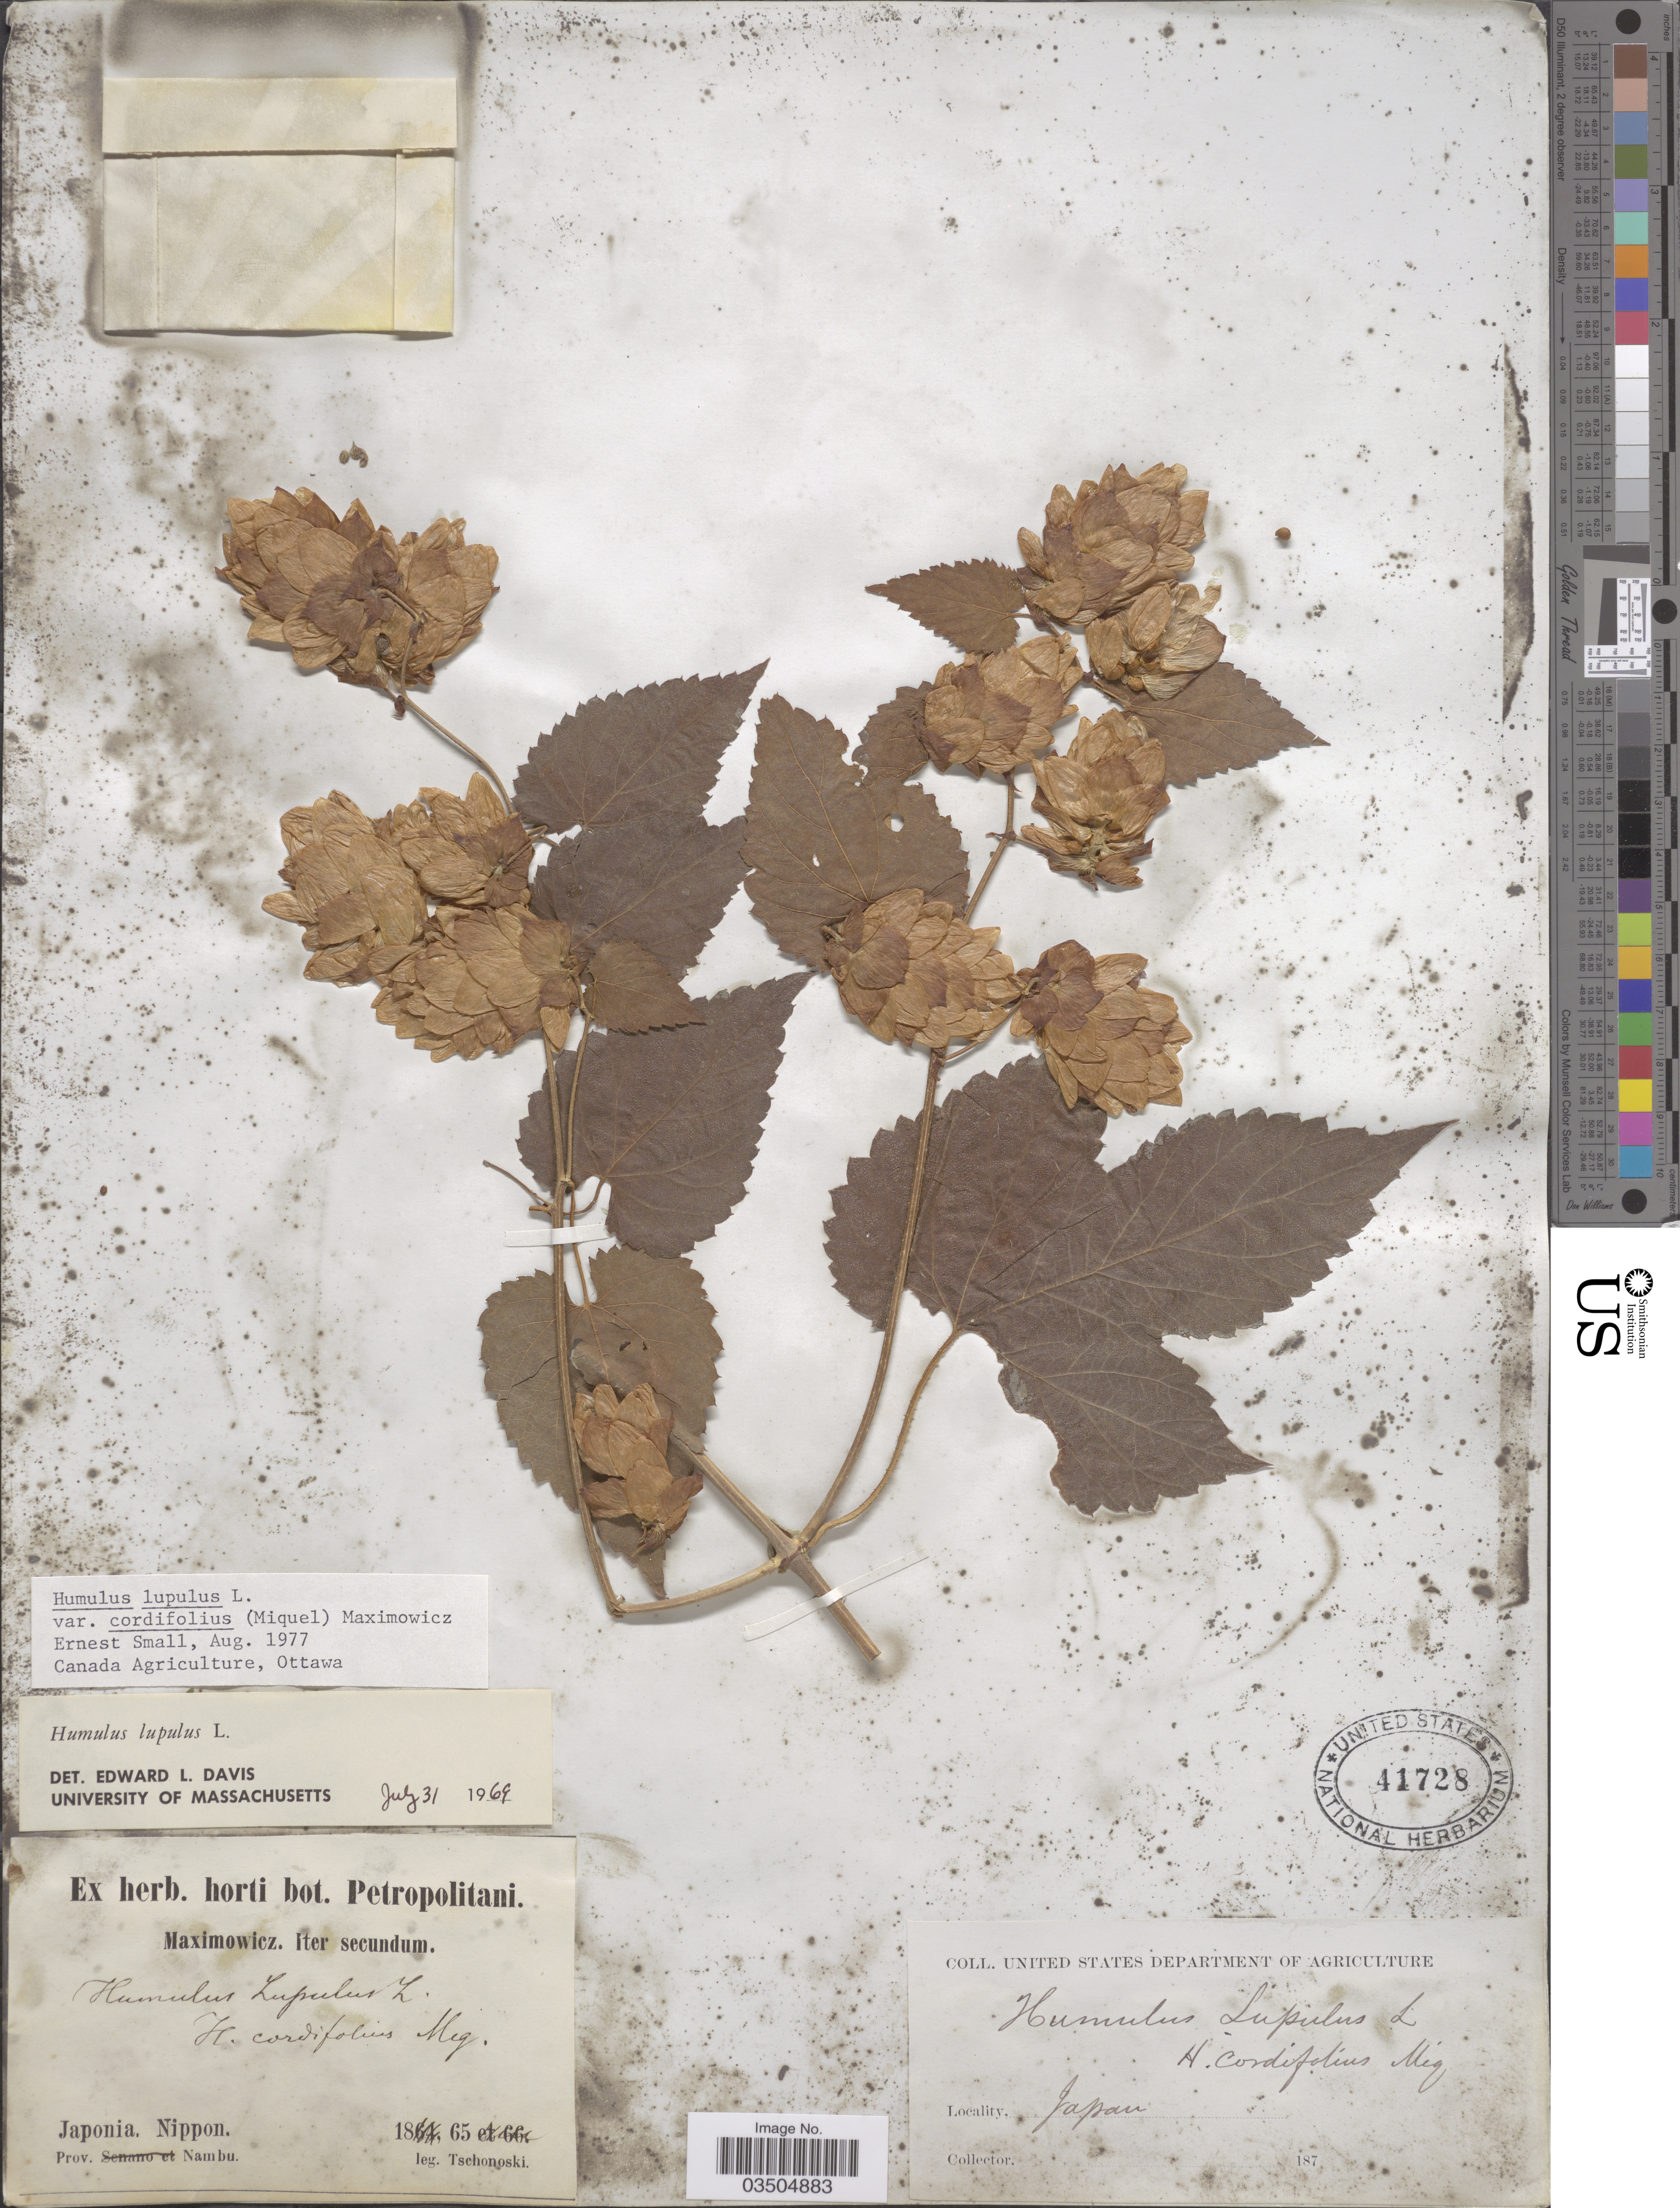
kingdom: Plantae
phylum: Tracheophyta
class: Magnoliopsida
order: Rosales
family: Cannabaceae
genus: Humulus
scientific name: Humulus lupulus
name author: L.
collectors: -. Tschonoski & -. Maximowicz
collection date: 1865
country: Japan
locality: Nippon, Prov. Nambu.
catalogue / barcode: US 41728